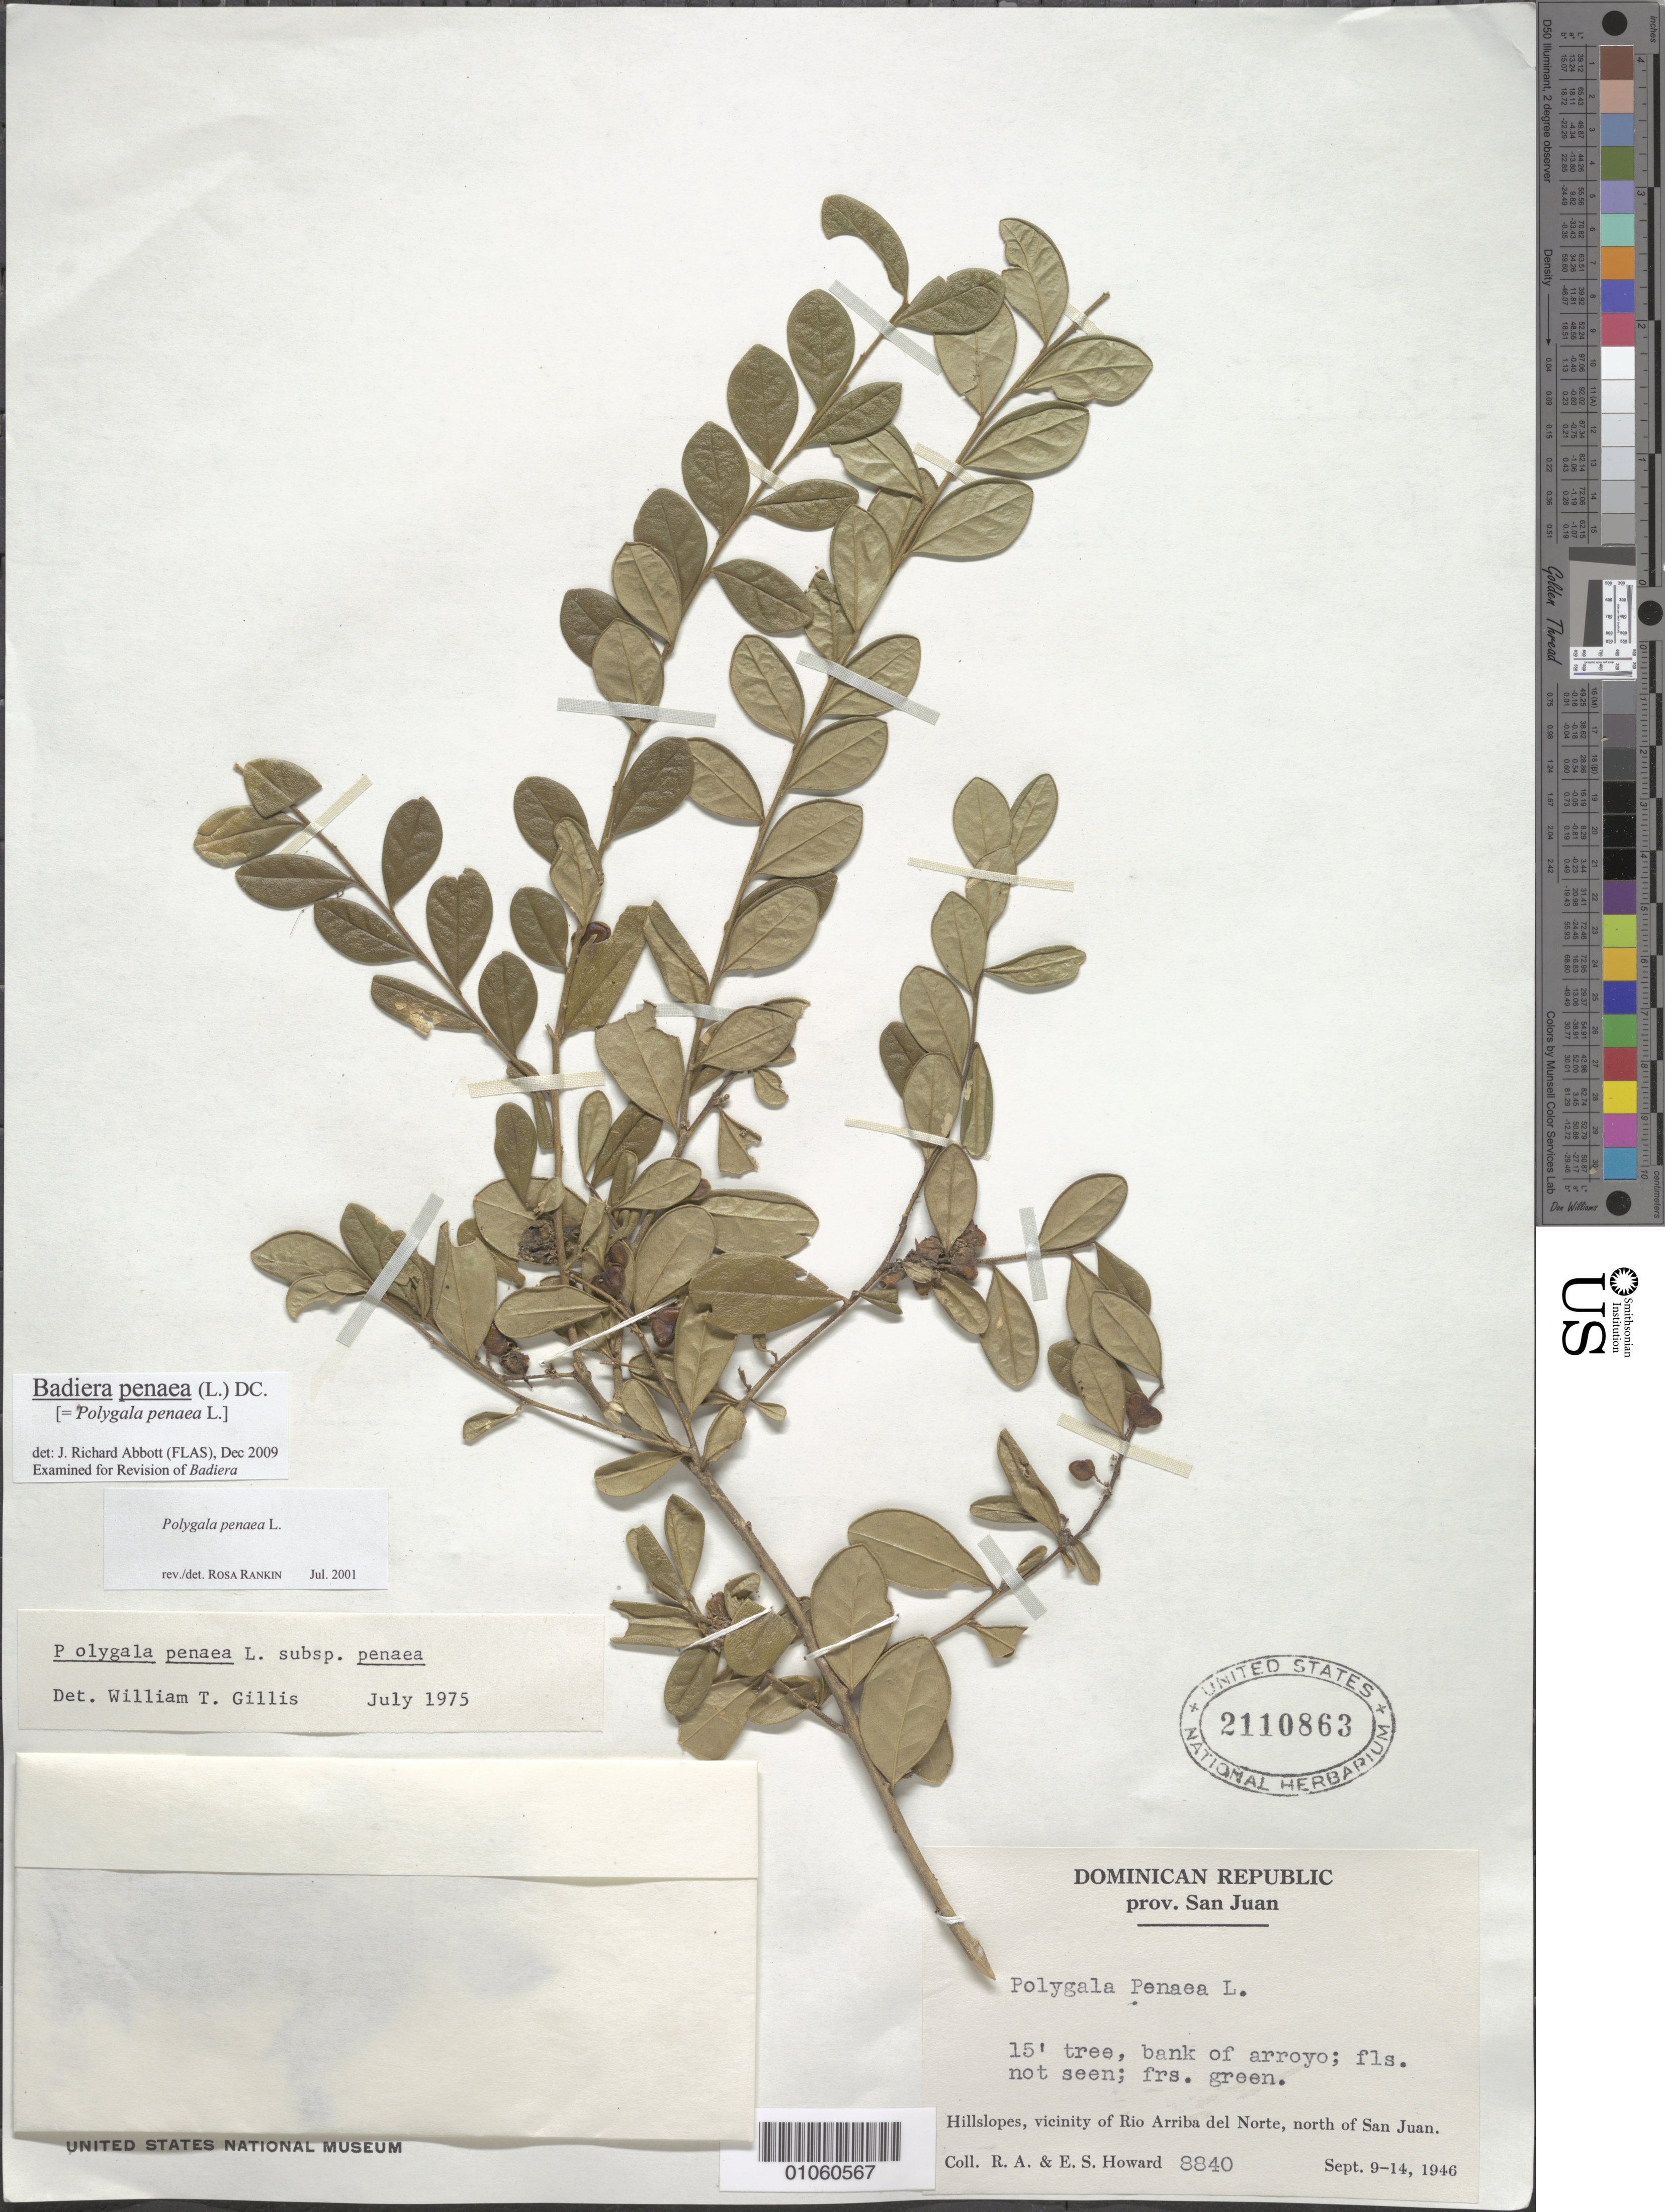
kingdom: Plantae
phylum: Tracheophyta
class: Magnoliopsida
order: Fabales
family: Polygalaceae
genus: Badiera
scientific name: Badiera penaea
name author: (L.) DC.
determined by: Abbott, J. R., (FLAS)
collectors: R. A. Howard & E. S. Howard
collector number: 8840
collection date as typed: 09 Sep 1946 to 14 Sep 1946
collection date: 1946-09-09/1946-09-14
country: Dominican Republic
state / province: San Juan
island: Hispaniola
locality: Río Arriba del Norte vicinity, N of San Juan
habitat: Hill slopes, bank of arroyo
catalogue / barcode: US 2110863